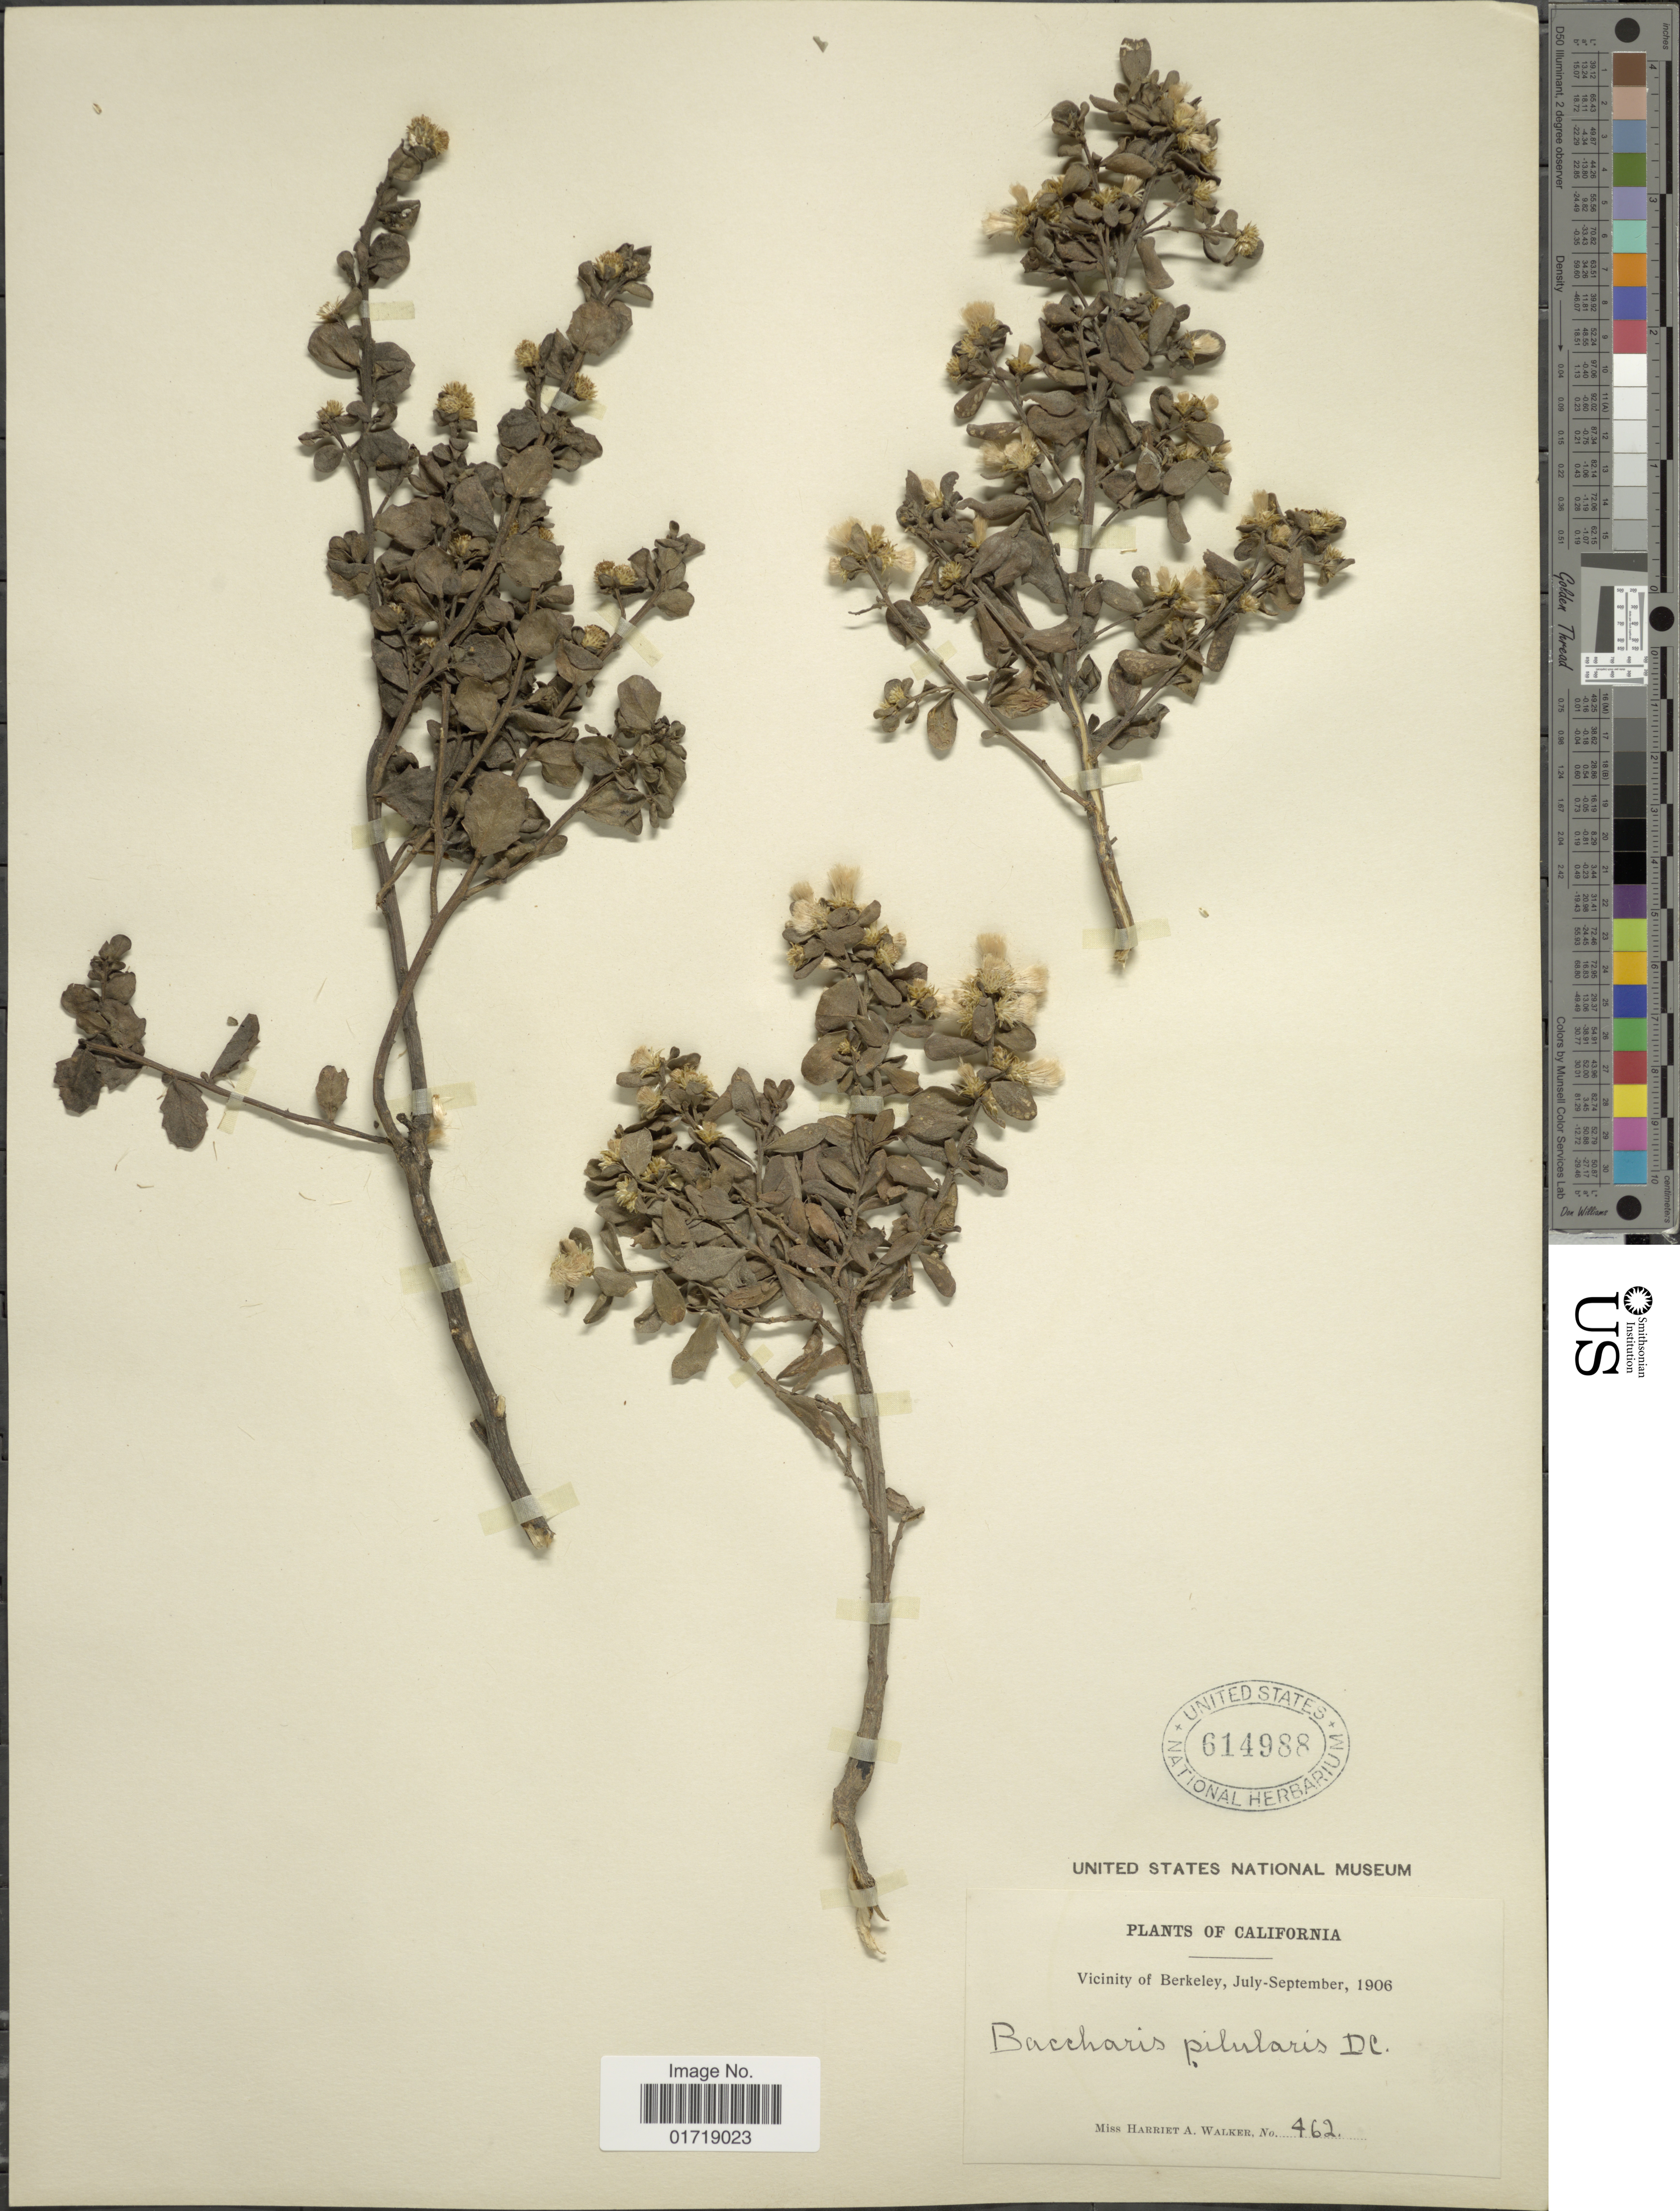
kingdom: Plantae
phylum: Tracheophyta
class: Magnoliopsida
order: Asterales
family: Asteraceae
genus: Baccharis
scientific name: Baccharis pilularis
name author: DC.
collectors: H. Walker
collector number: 462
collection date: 1906-07/1906-09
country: United States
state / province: California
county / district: Alameda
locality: Vicinity of Berkeley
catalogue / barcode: US 614988